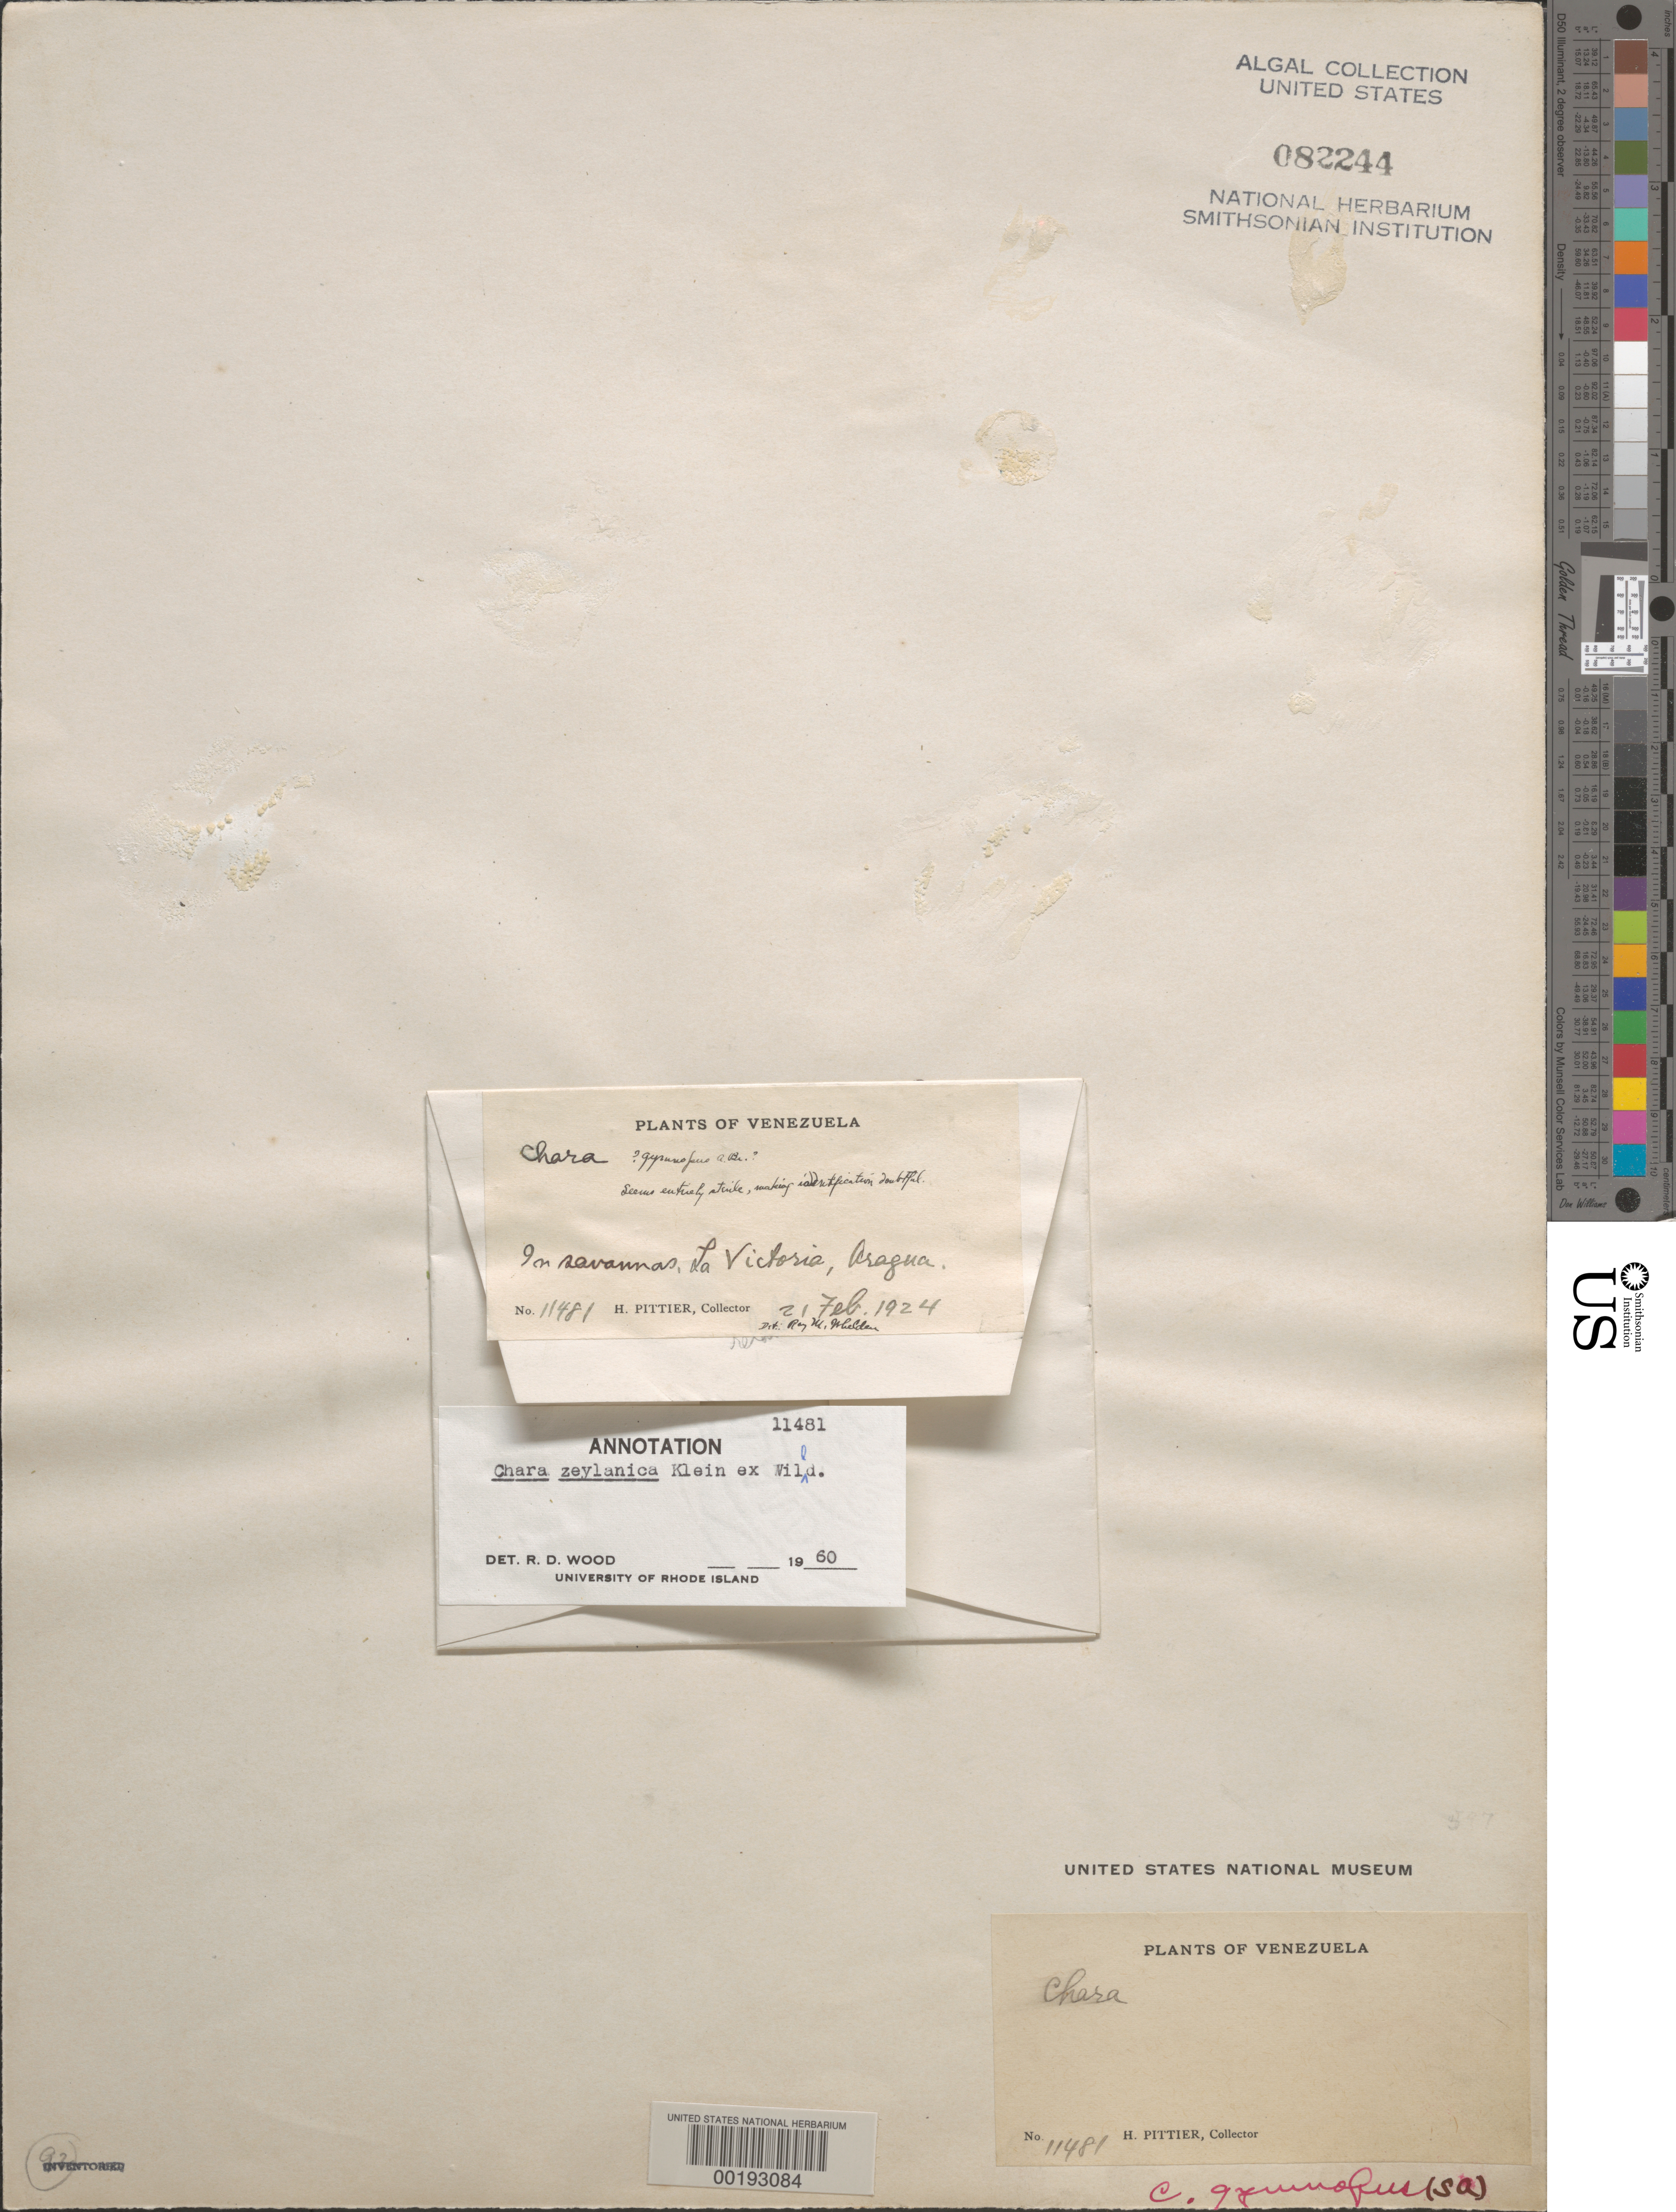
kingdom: Plantae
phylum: Charophyta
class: Charophyceae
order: Charales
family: Characeae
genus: Chara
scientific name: Chara zeylanica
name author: J.G. Klein ex Willd.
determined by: Wood, R. D.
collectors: H. F. Pittier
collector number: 11481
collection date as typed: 21 Feb 1924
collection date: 1924-02-21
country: Venezuela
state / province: Aragua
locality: La Victoria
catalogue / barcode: US 82244